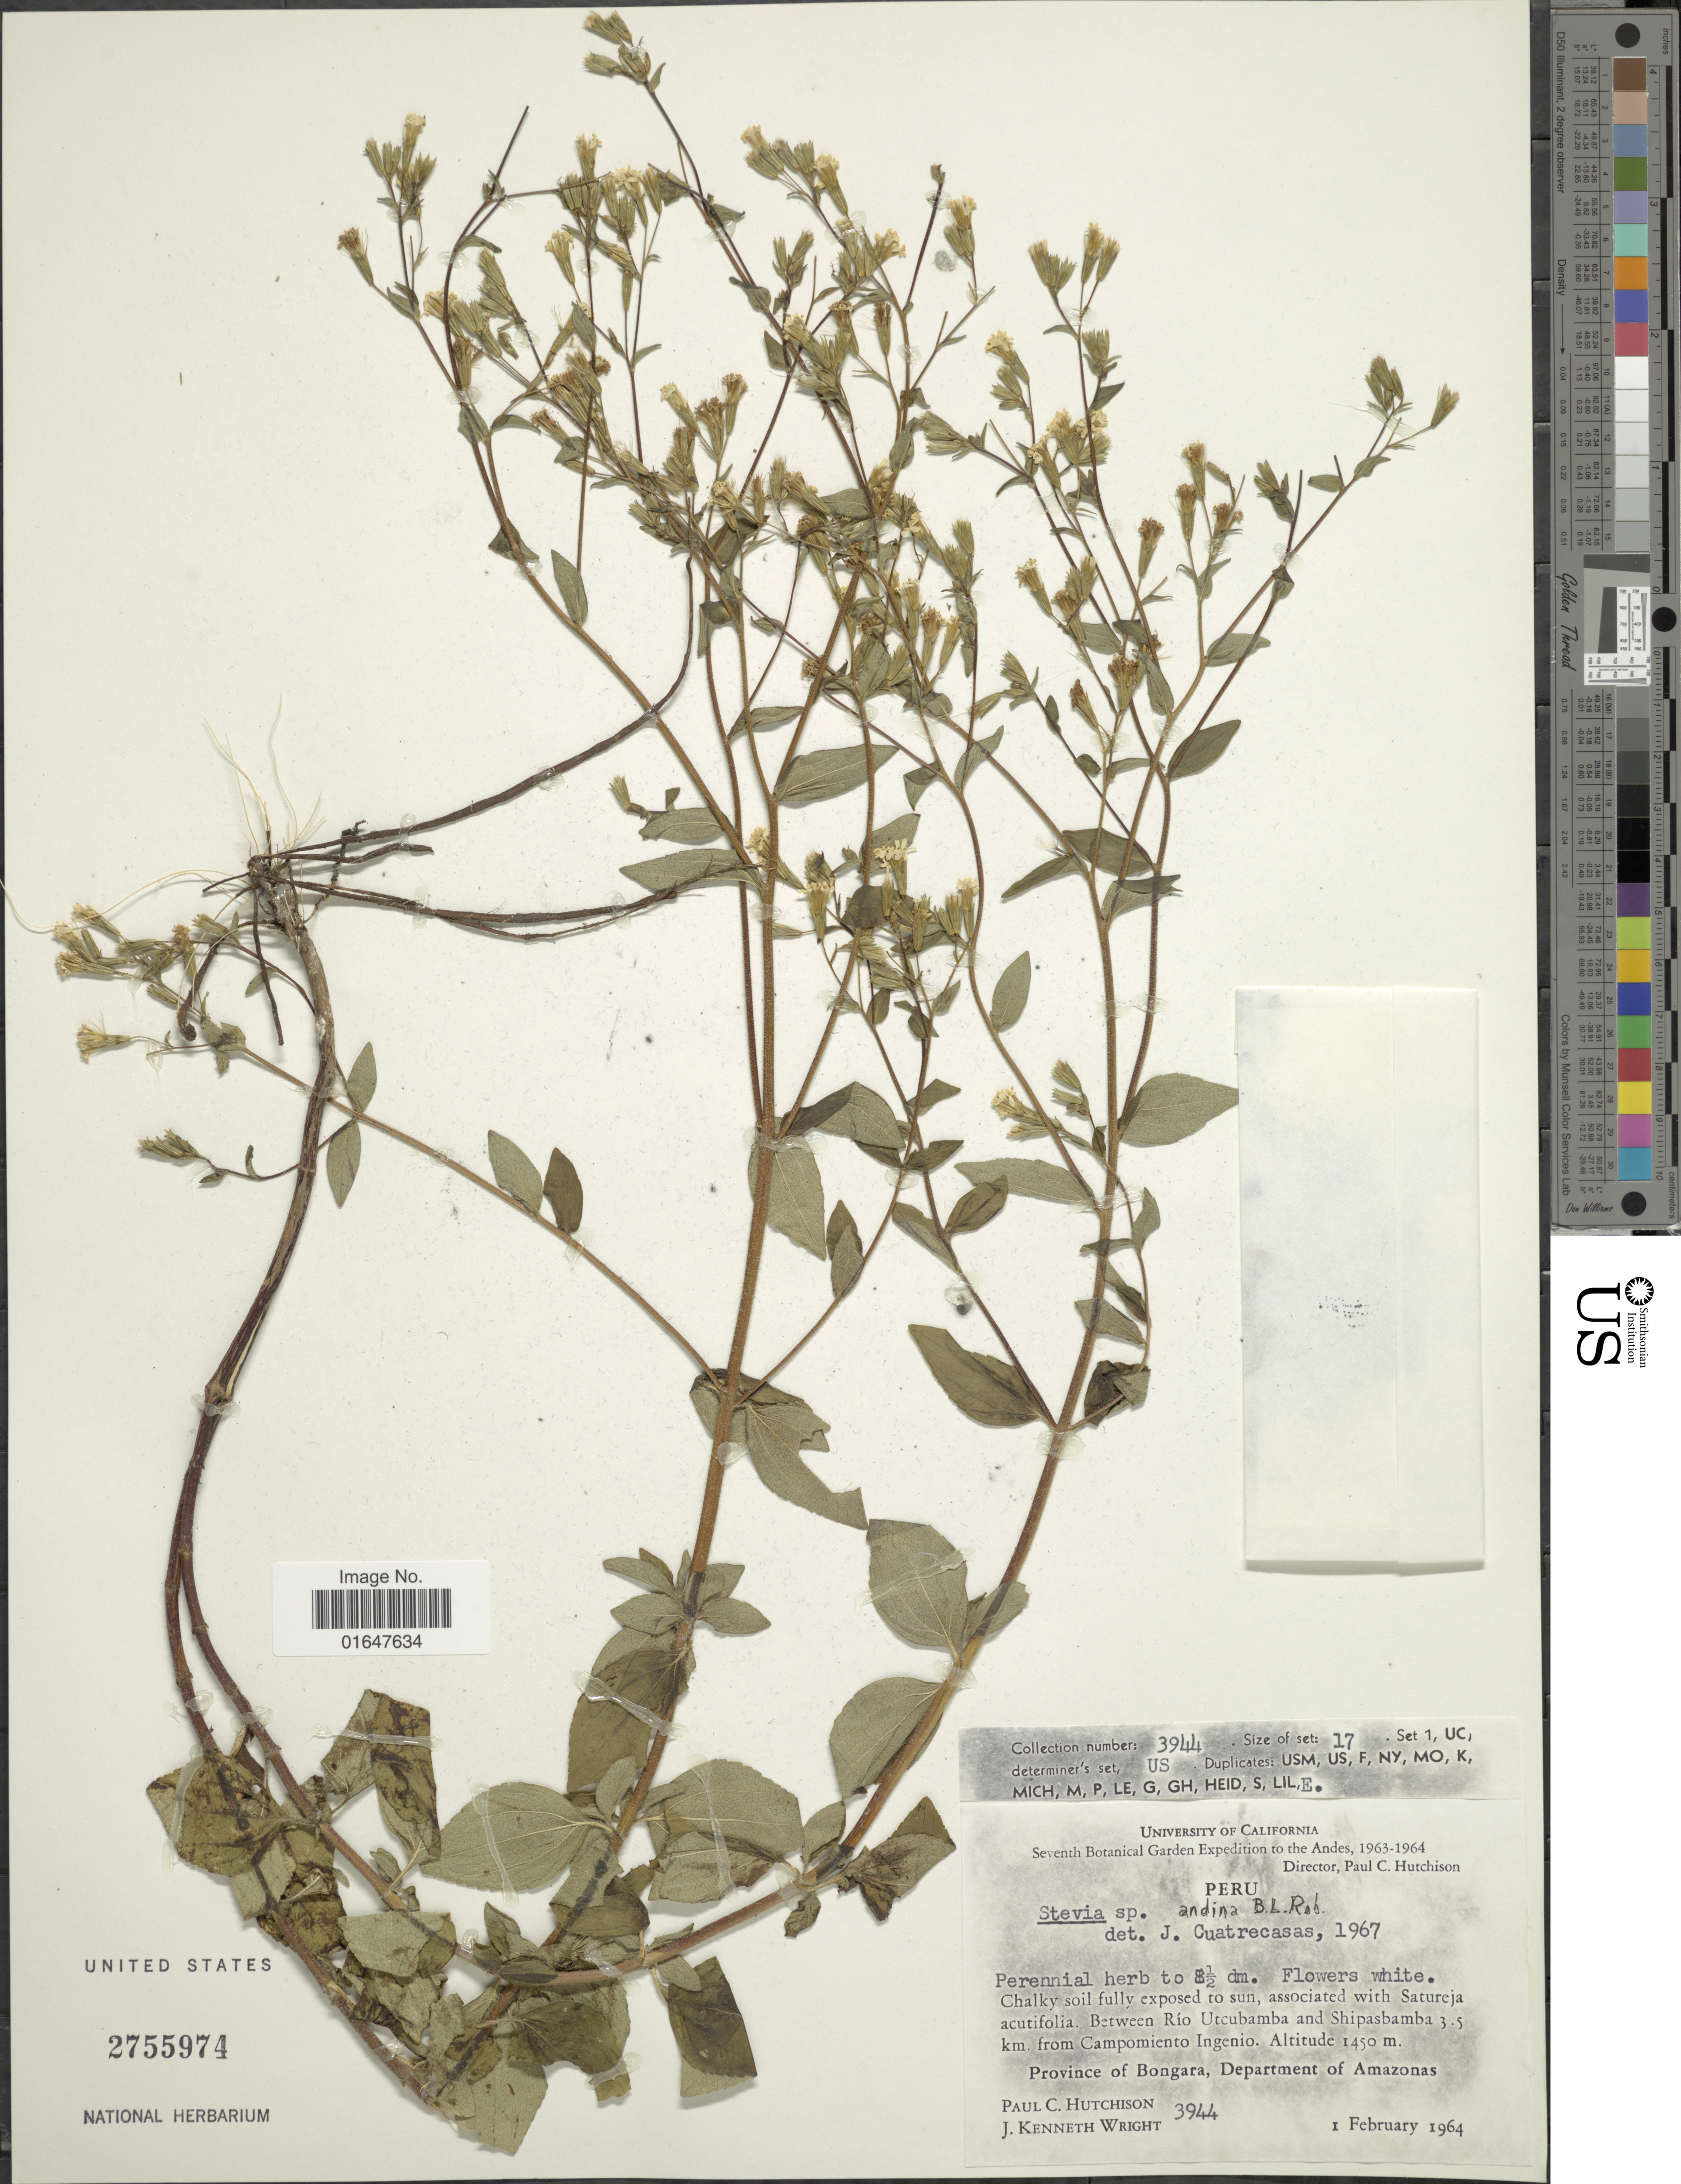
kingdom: Plantae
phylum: Tracheophyta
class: Magnoliopsida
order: Asterales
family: Asteraceae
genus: Stevia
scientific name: Stevia andina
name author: B.L. Rob.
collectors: P. C. Hutchison & J. K. Wright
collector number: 3944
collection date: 1964-02-01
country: Peru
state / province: Amazonas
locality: Between Rio Utcubamba and Shipasbamba 3.5 km from Campomiento Ingenio, Province of Bongara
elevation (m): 1450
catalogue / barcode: US 2755974